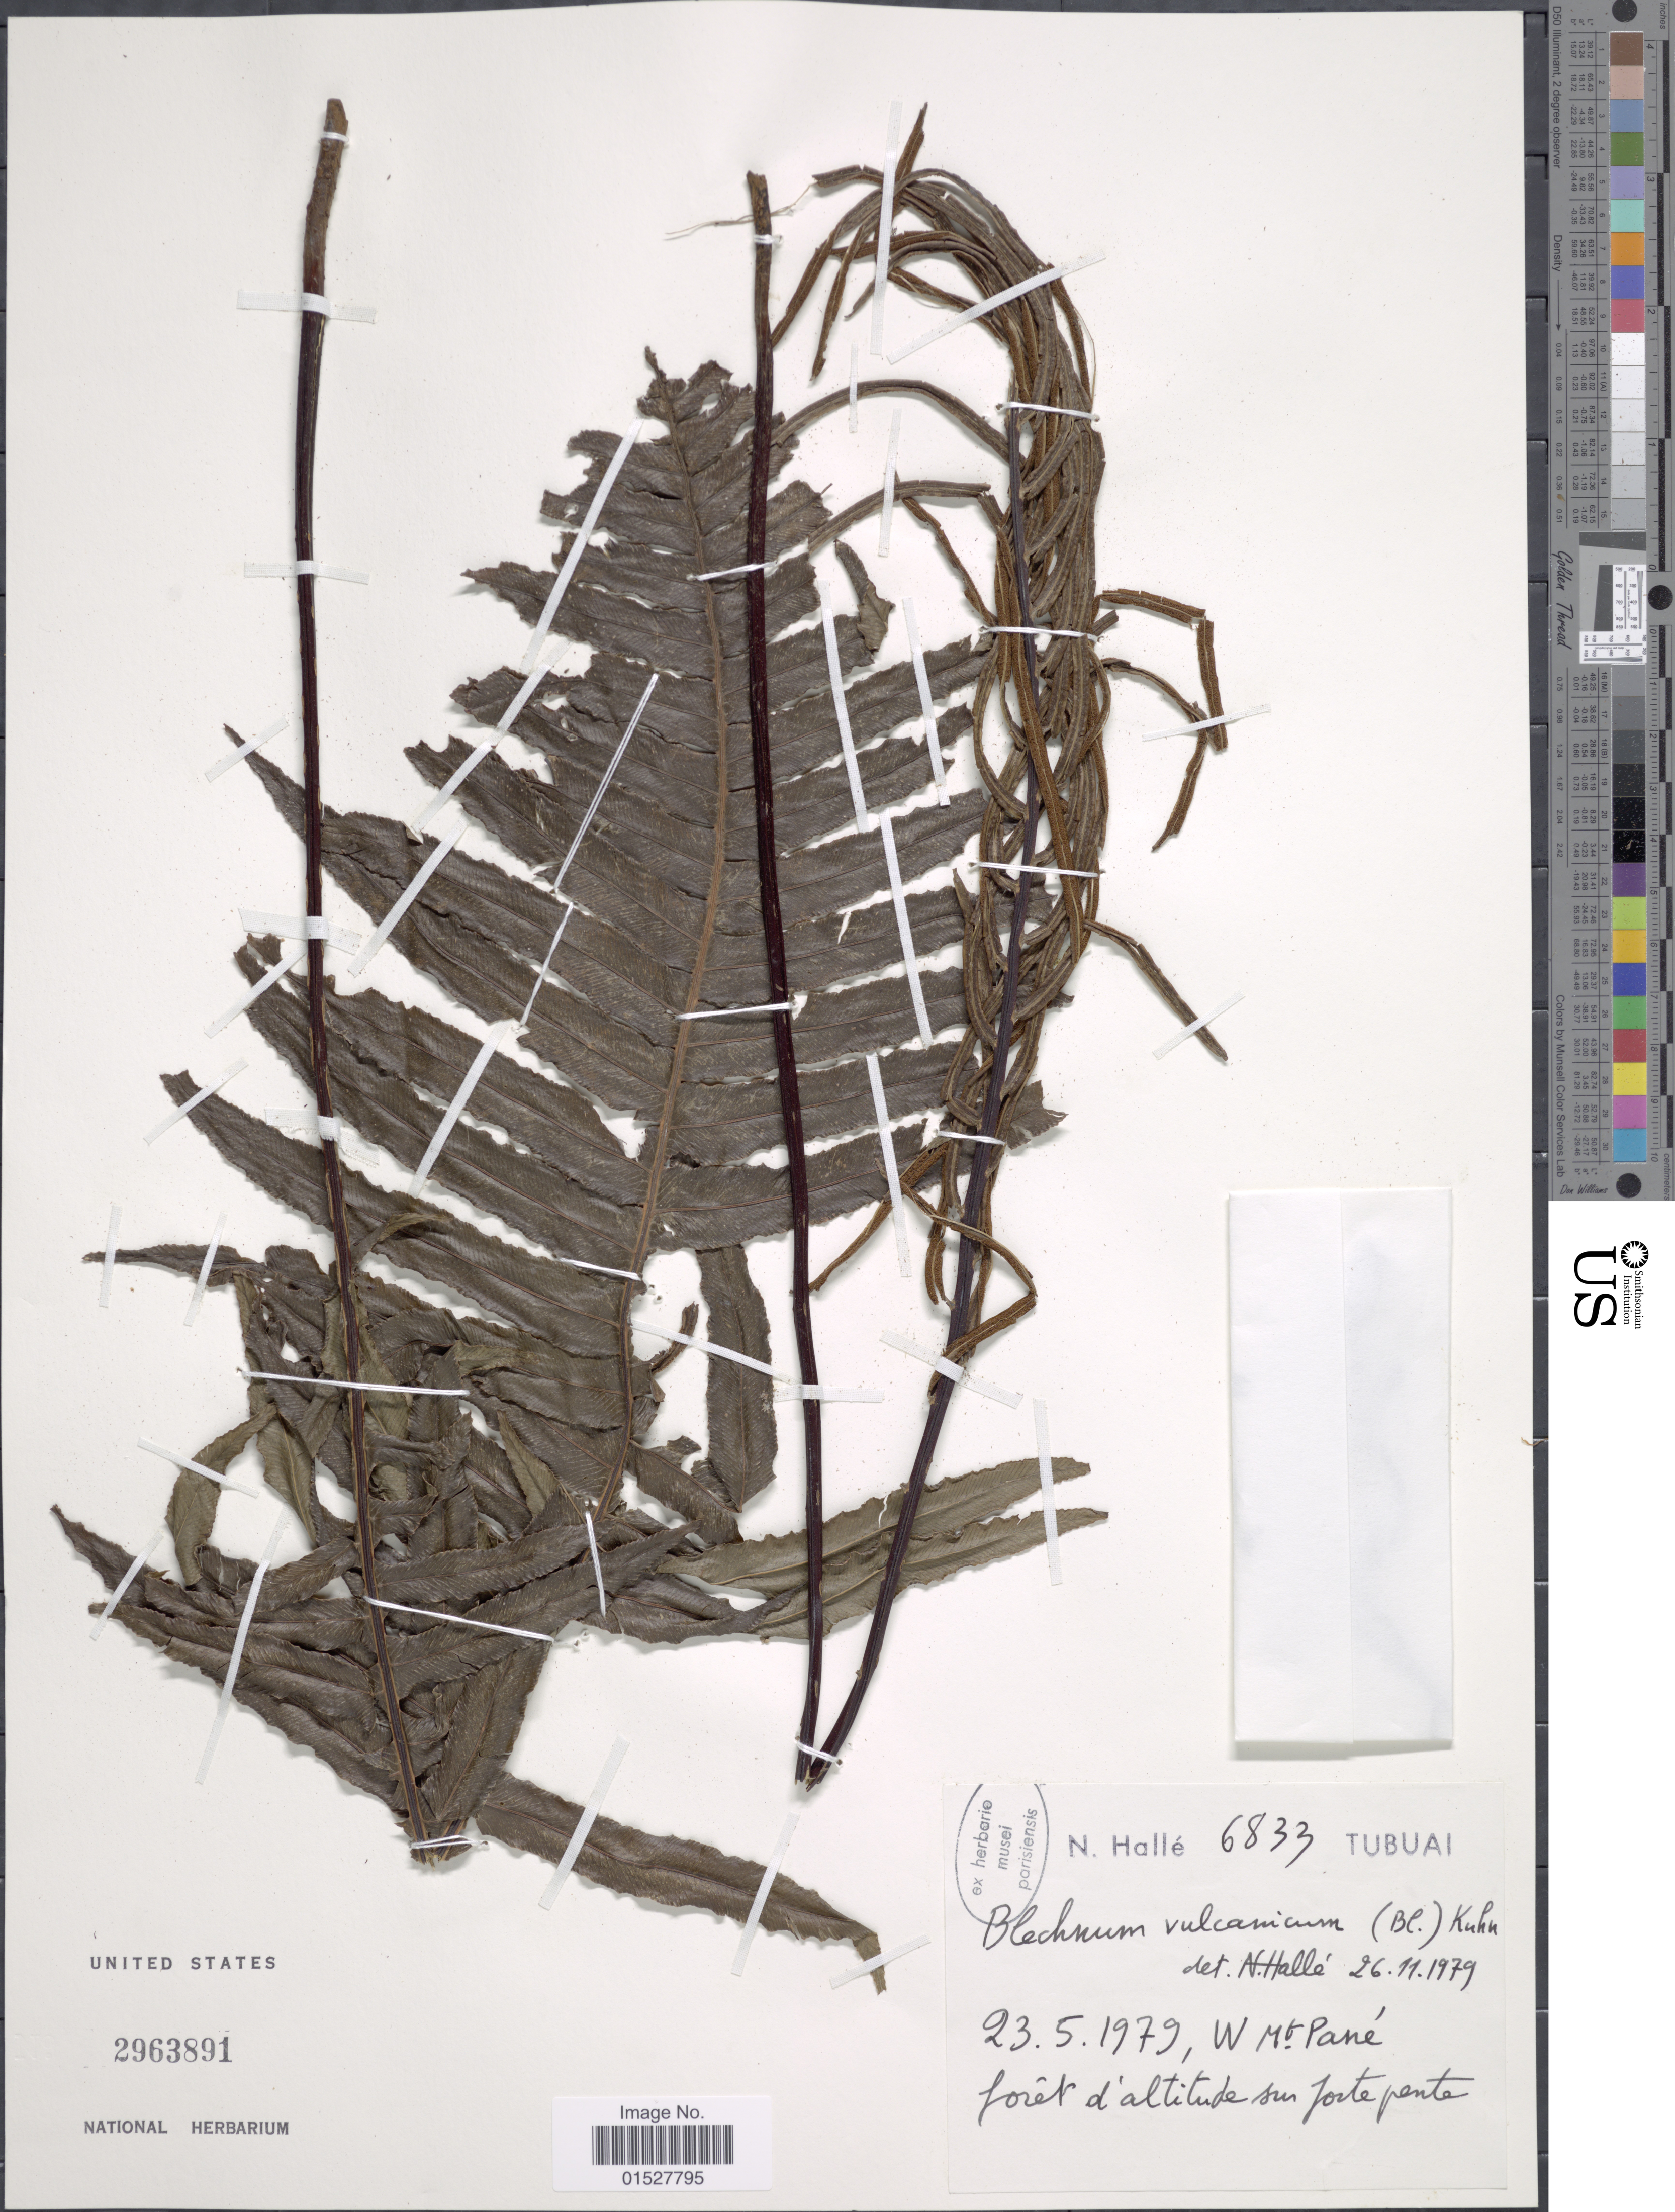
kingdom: Plantae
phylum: Tracheophyta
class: Polypodiopsida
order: Polypodiales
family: Blechnaceae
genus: Blechnum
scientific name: Blechnum raiateense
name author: J.W. Moore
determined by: Florence, J.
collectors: N. Hallé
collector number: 6833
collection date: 1979-05-23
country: French Polynesia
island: Tubuai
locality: W Mt. Pané.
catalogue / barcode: US 2963891